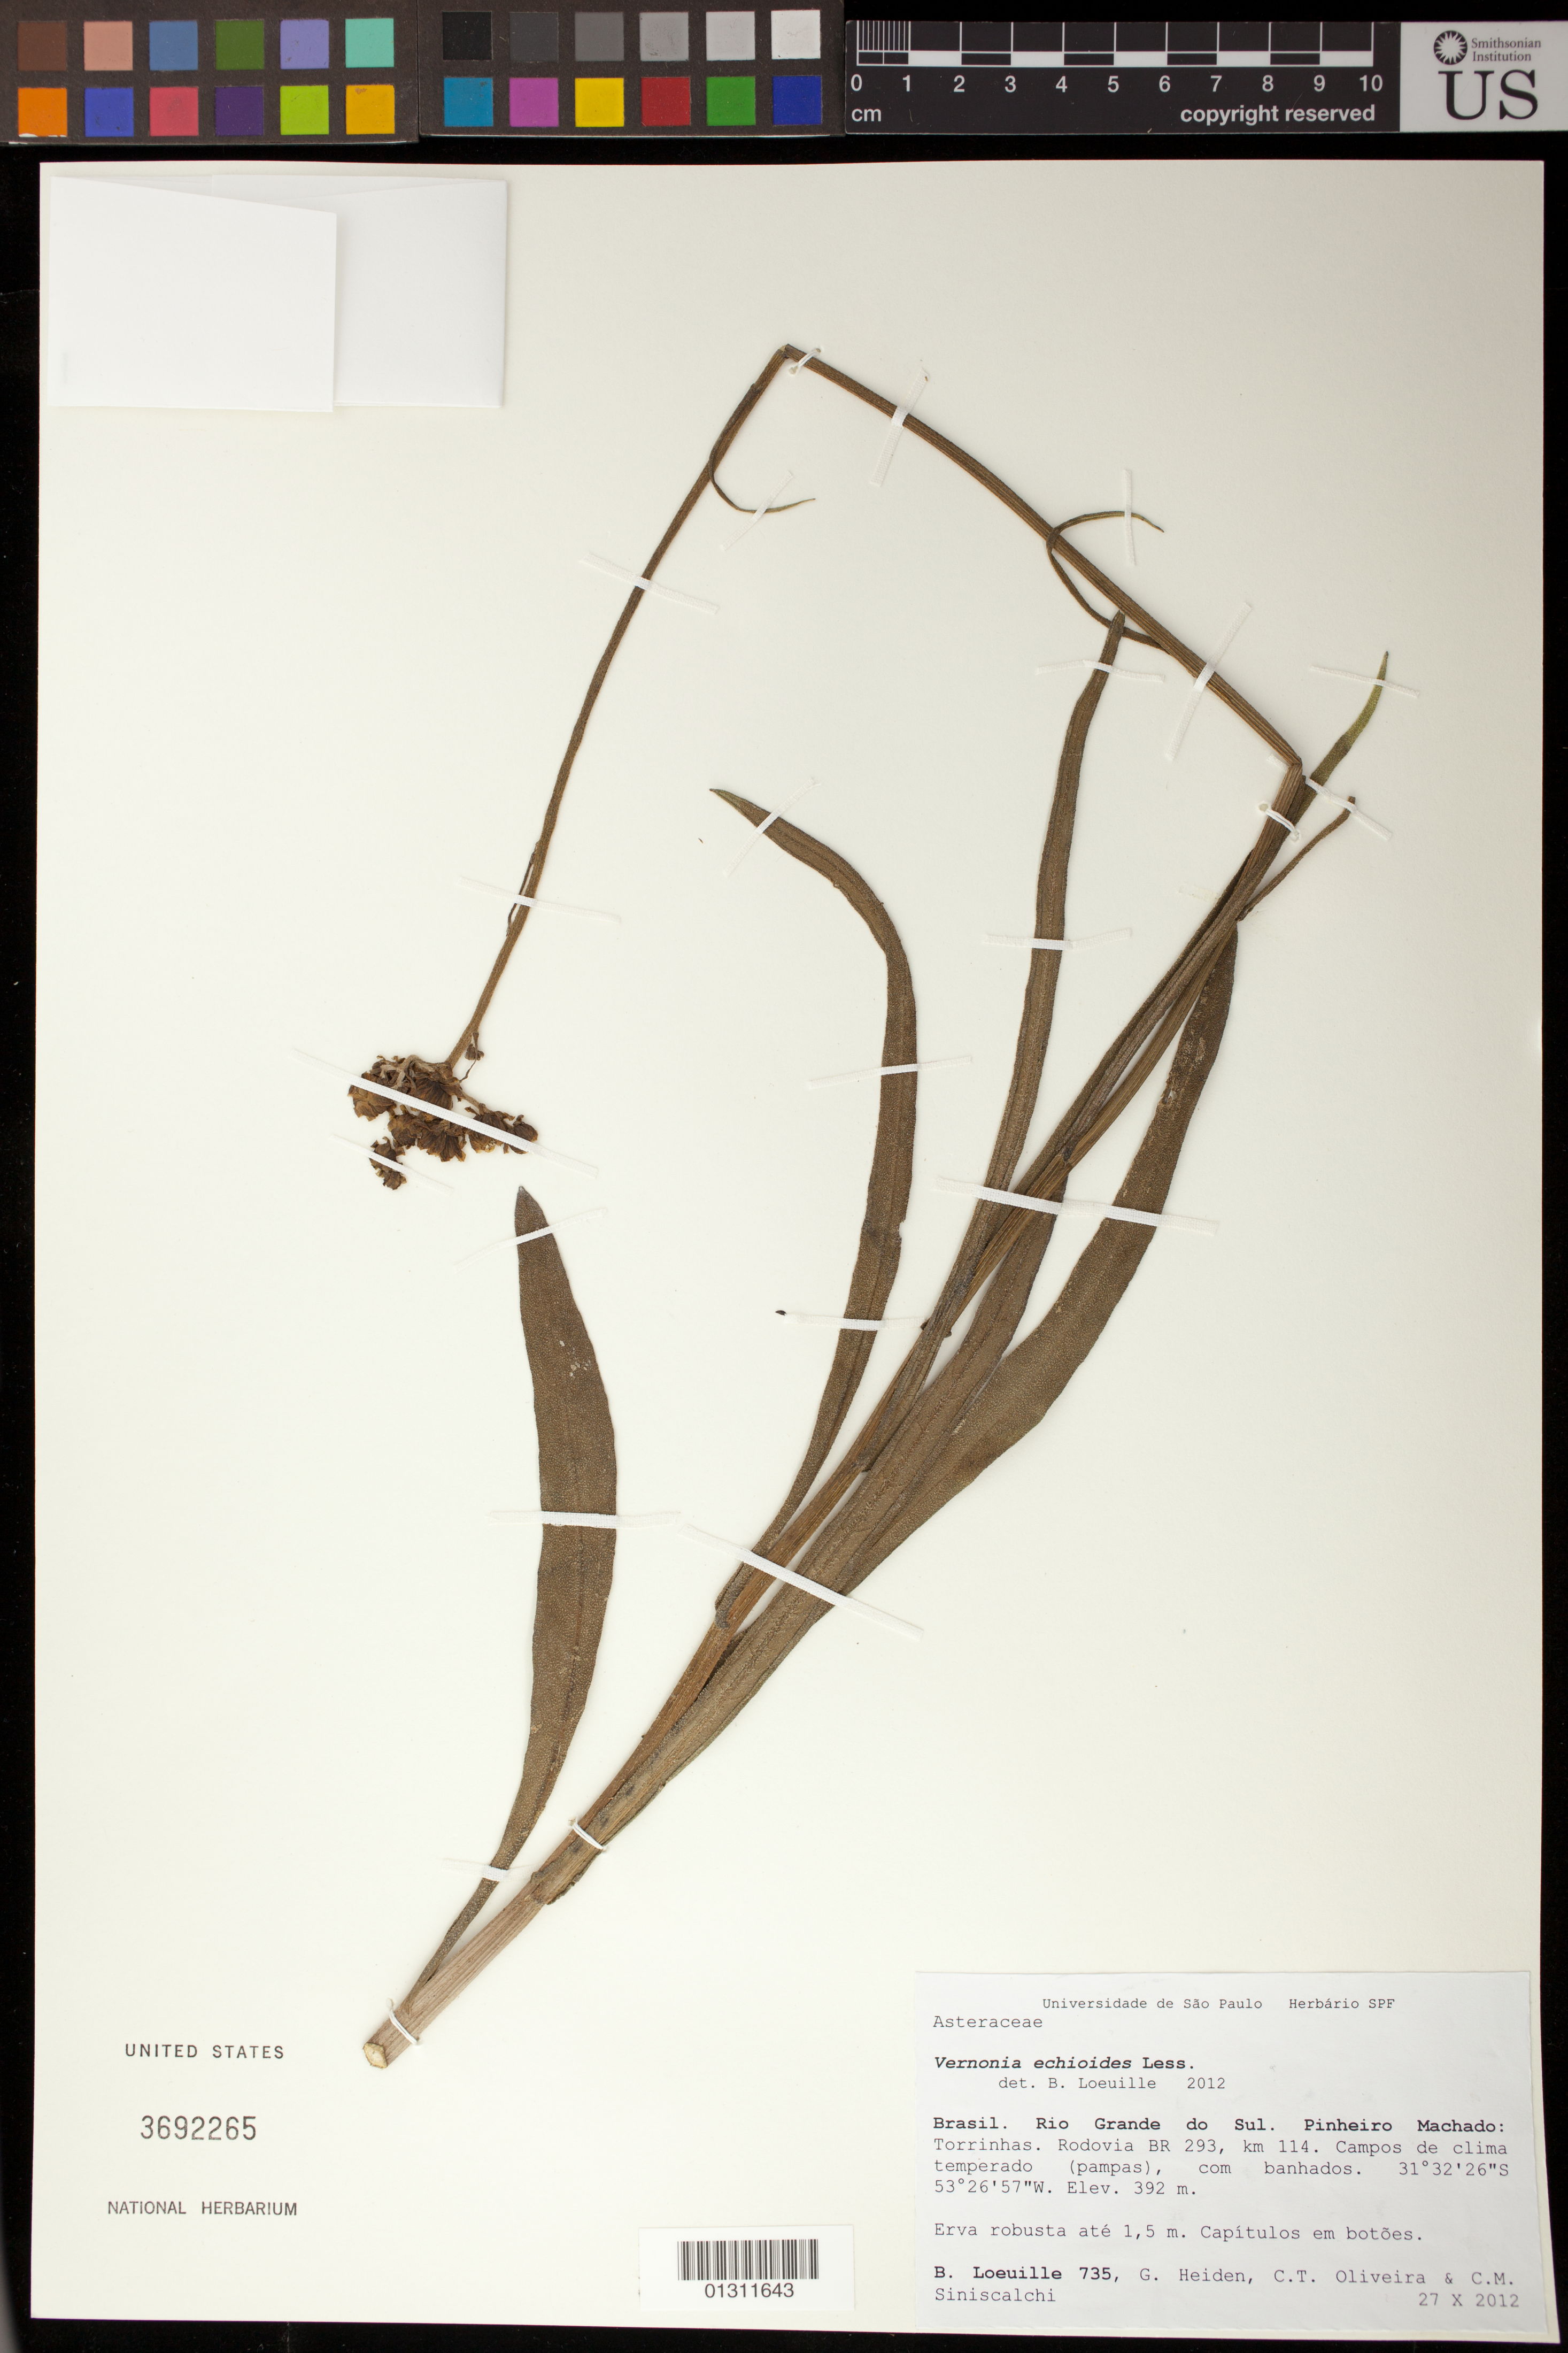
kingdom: Plantae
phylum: Tracheophyta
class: Magnoliopsida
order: Asterales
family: Asteraceae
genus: Vernonia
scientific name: Vernonia echioides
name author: Less.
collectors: B. Loeuille, G. Heiden, C. T. Oliveira & C. Siniscalchi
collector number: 735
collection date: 2012-10-27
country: Brazil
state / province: Rio Grande do Sul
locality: Pinheiro Machado: Torrinhas. Rodovia BR 293, km 114.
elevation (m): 392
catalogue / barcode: US 3692265